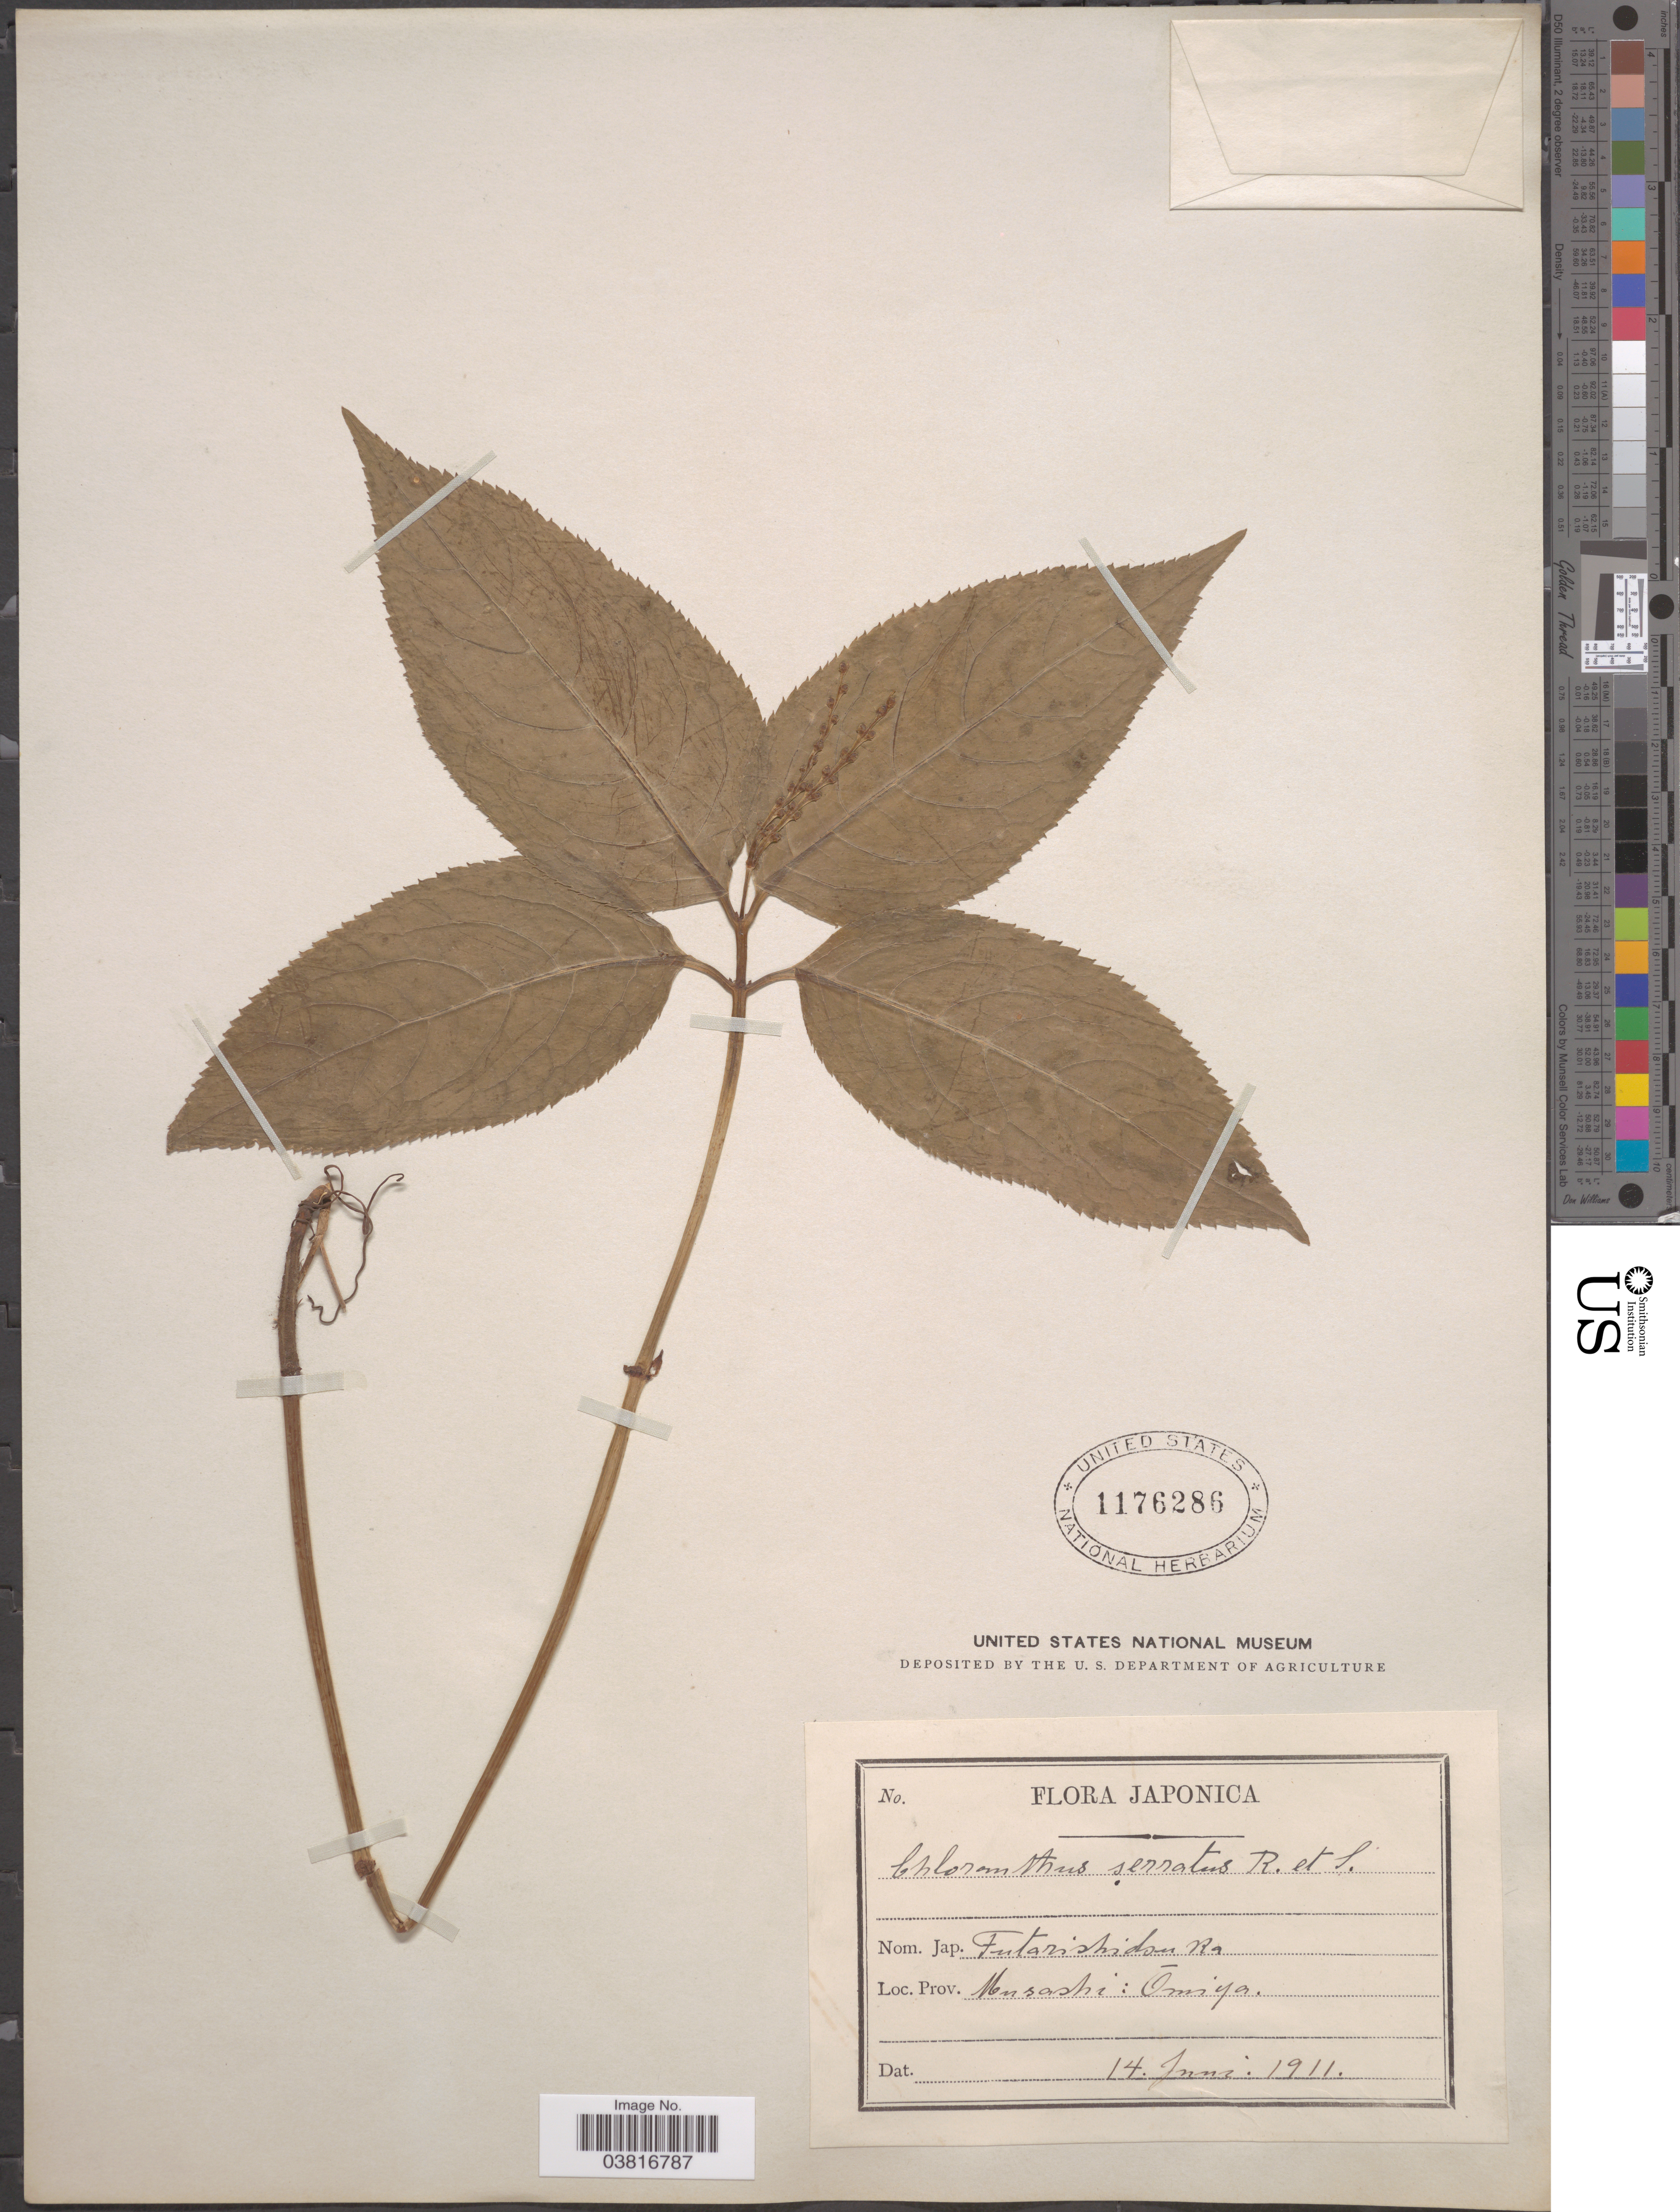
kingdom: Plantae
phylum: Tracheophyta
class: Magnoliopsida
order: Chloranthales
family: Chloranthaceae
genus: Chloranthus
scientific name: Chloranthus serratus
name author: (Thunb.) Roem. & Schult.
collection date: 1911-06-14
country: Japan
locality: Prov. Musashi: Omiya.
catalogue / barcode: US 1176286